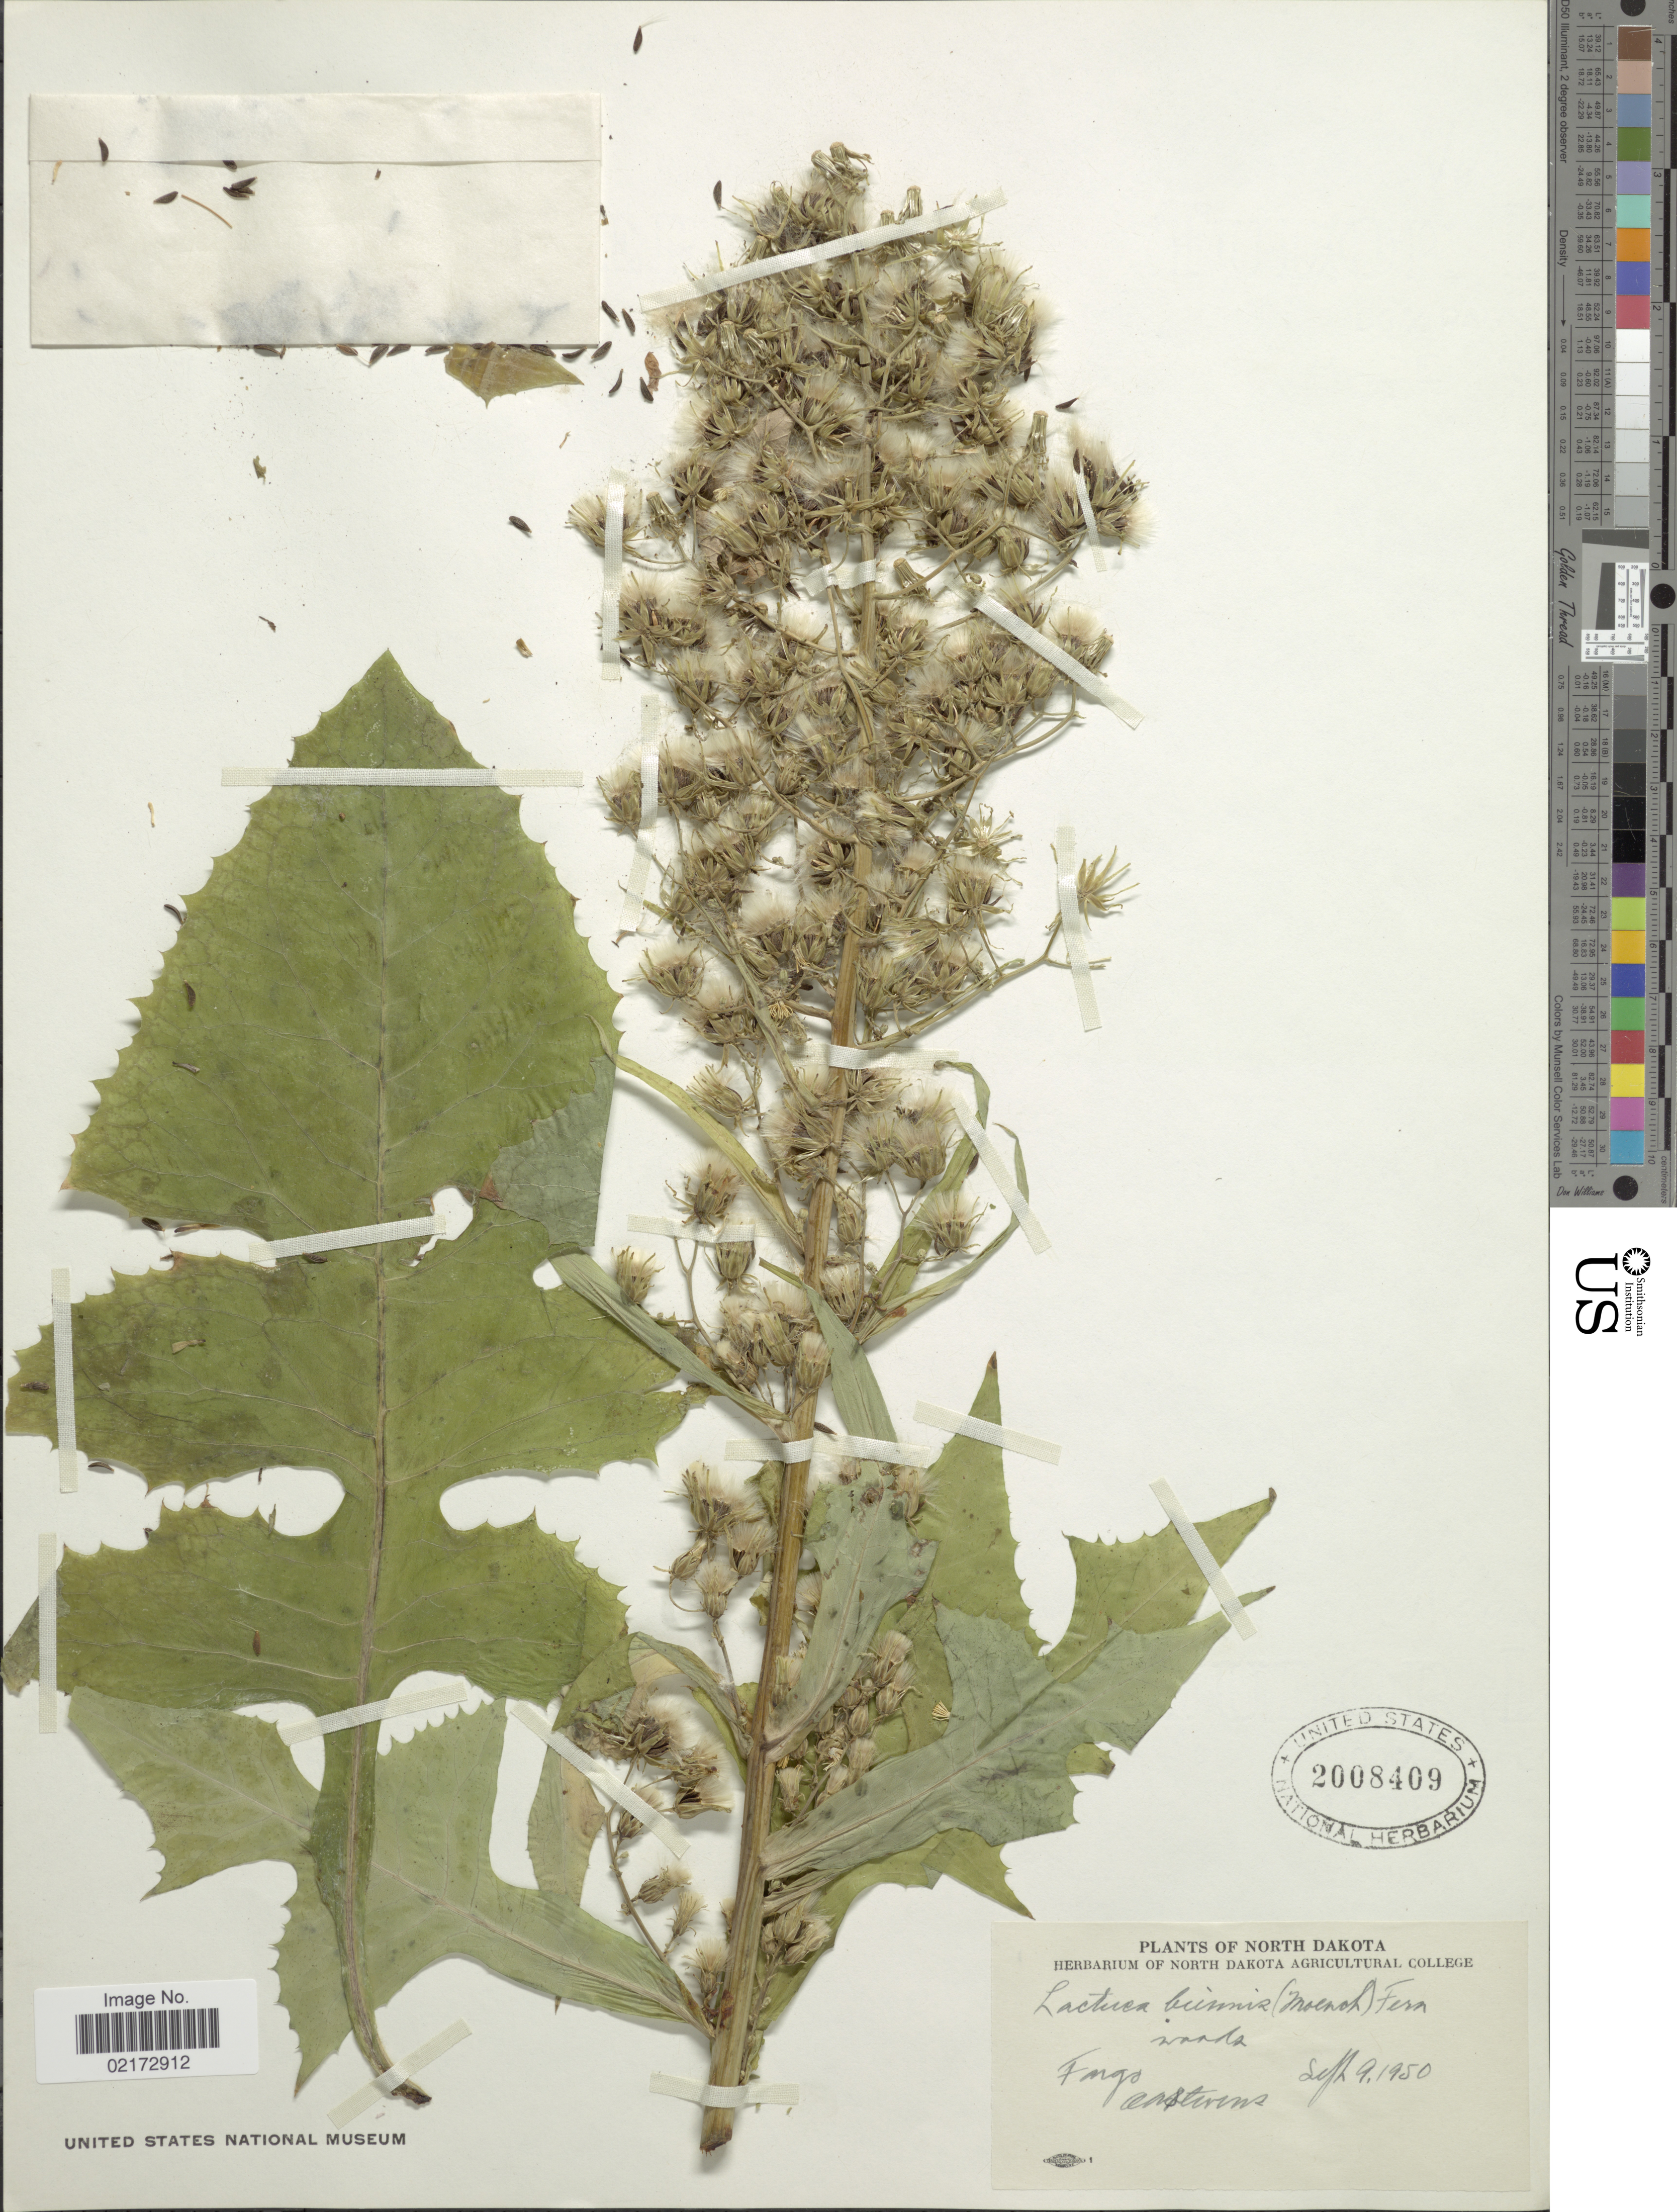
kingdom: Plantae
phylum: Tracheophyta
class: Magnoliopsida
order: Asterales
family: Asteraceae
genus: Lactuca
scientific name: Lactuca biennis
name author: (Moench) Fernald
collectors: O. Stevens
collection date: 1950-09-09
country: United States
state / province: North Dakota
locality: Fargo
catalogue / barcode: US 2008409